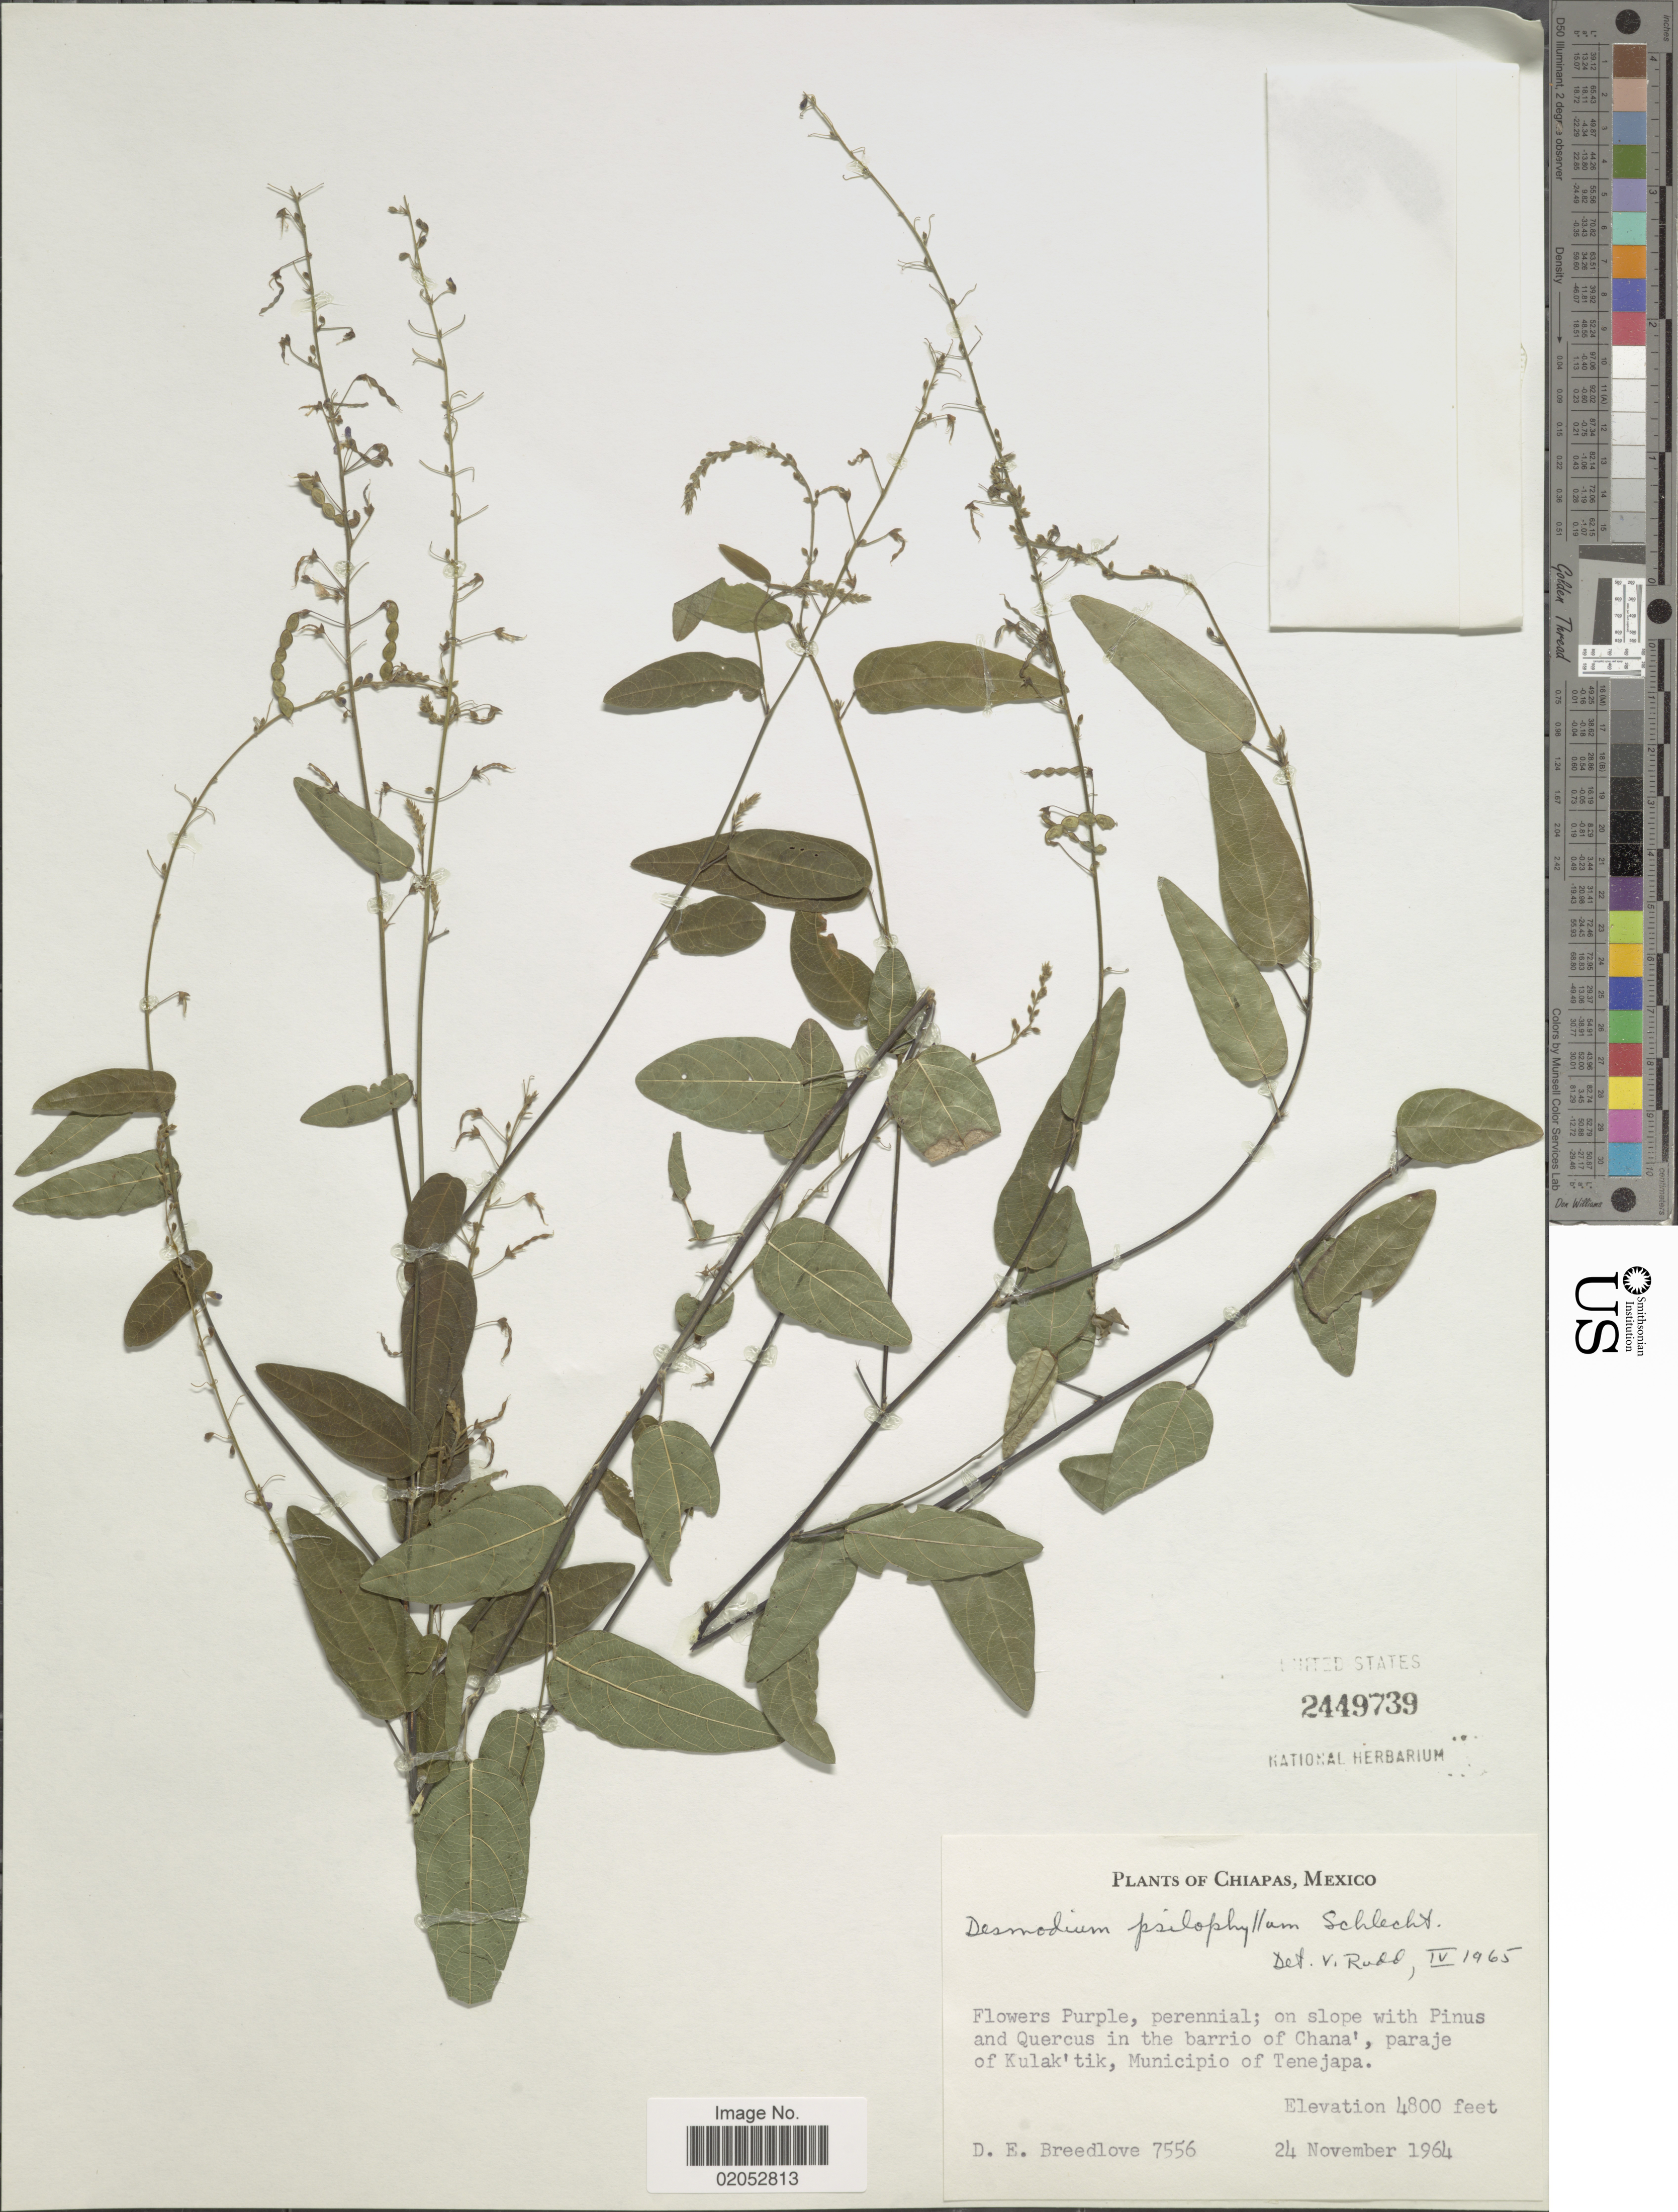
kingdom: Plantae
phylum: Tracheophyta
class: Magnoliopsida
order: Fabales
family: Fabaceae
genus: Desmodium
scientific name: Desmodium psilophyllum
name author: Schltdl.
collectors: D. E. Breedlove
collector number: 7556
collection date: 1964-11-24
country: Mexico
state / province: Chiapas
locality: In the barrio of Chana', paraje of Kulak'tik, Municipio of tenejapa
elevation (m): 1463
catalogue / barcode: US 2449739